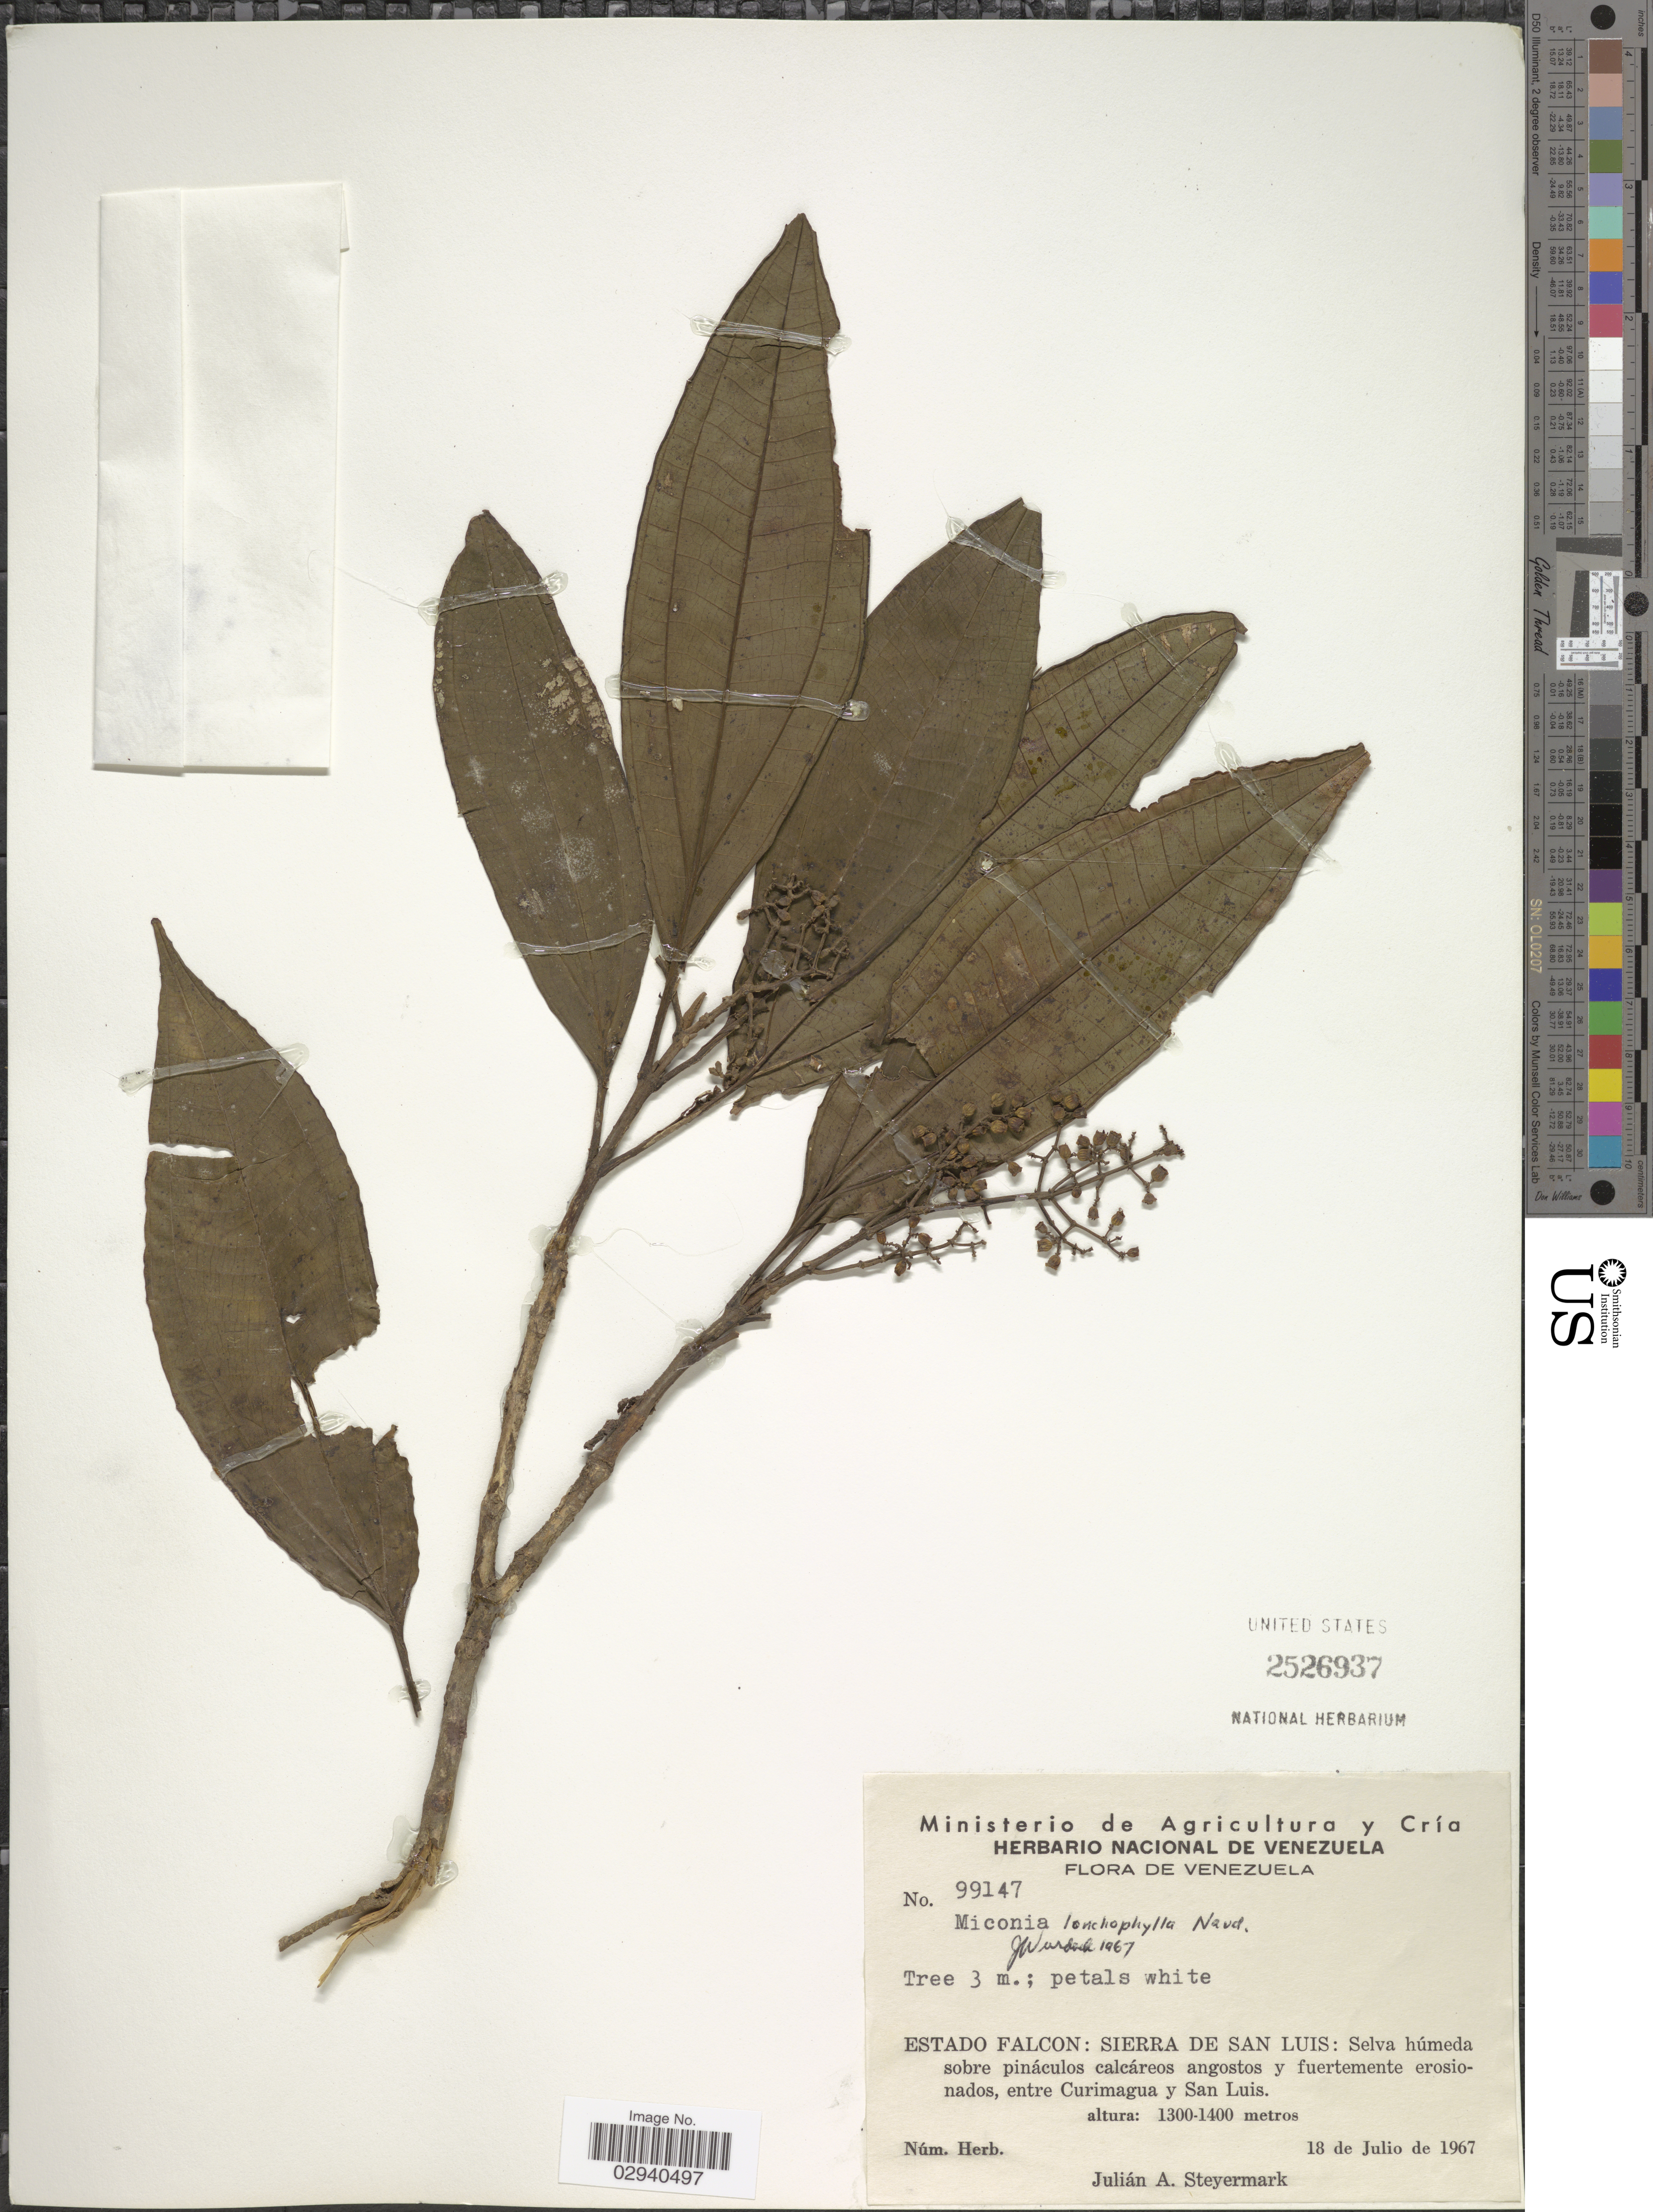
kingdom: Plantae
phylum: Tracheophyta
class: Magnoliopsida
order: Myrtales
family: Melastomataceae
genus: Miconia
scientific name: Miconia lonchophylla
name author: Naudin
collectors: J. Steyermark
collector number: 99147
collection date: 1967-07-18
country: Venezuela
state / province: Falcón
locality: Sierra de San Luis: Selva húmeda sobre pináculos calcáreos angostos y fuertemente erosionados, entre Curimagua y San Luis.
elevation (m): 1300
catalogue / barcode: US 2526937